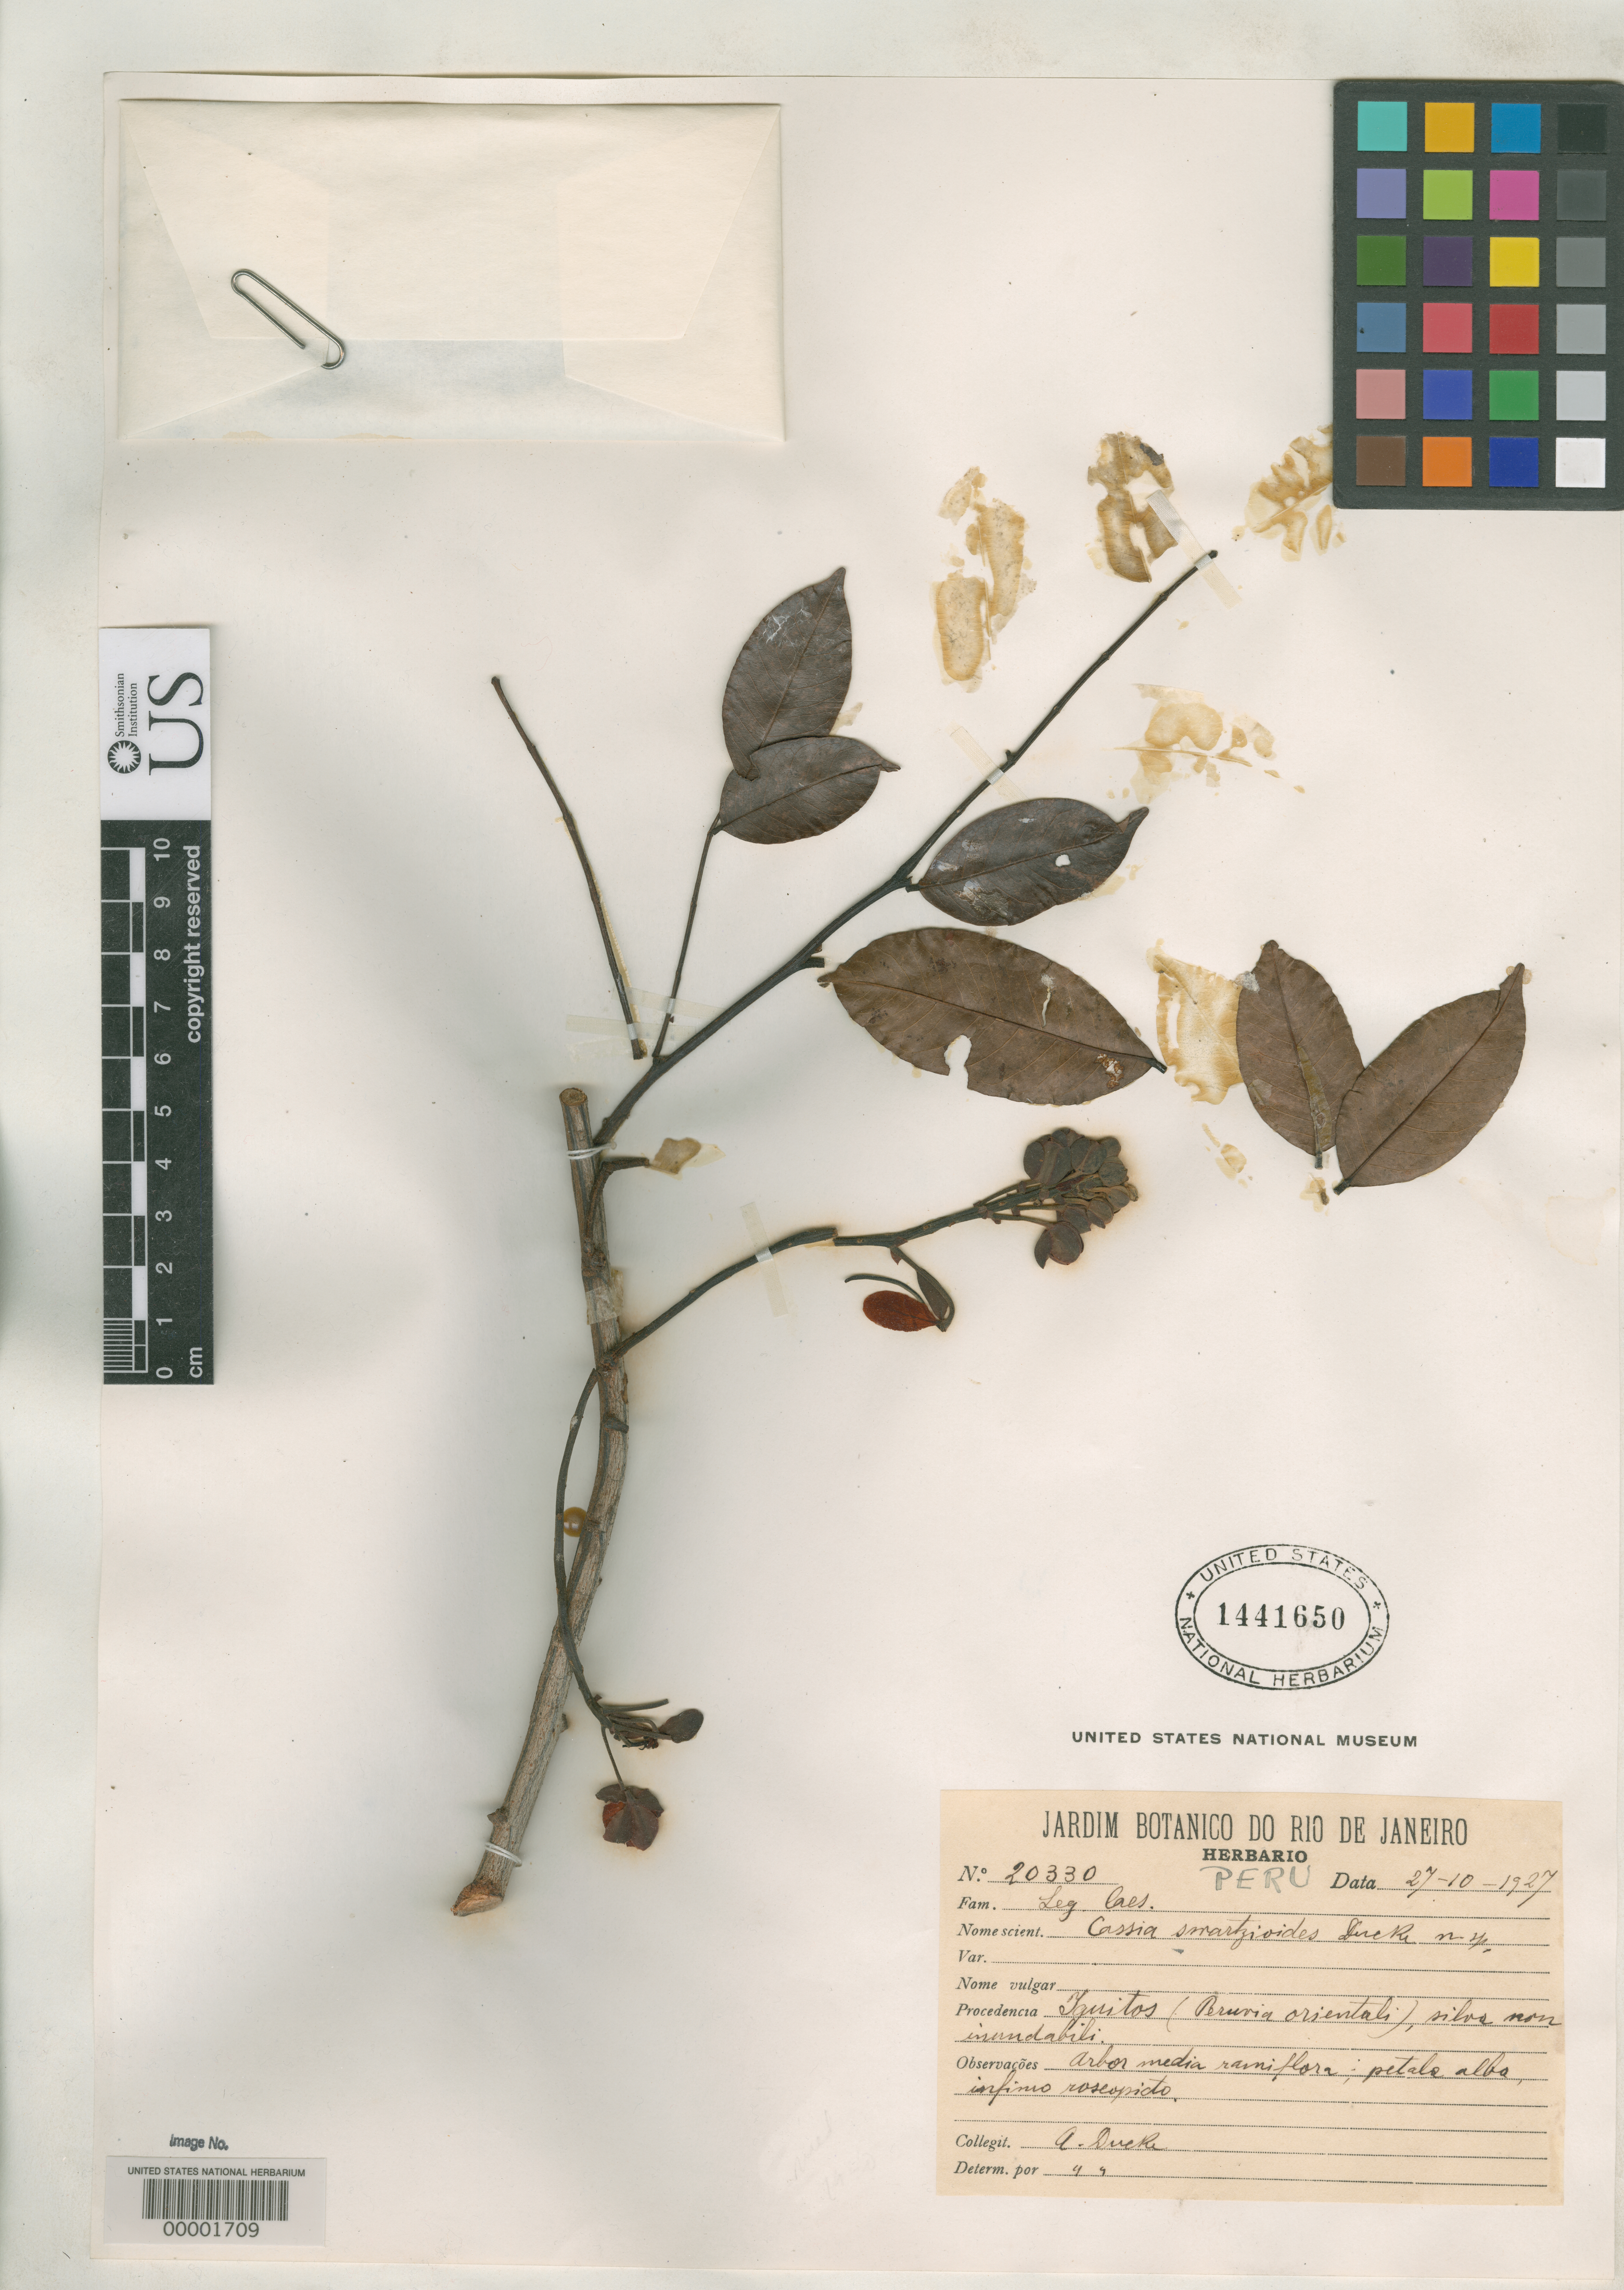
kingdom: Plantae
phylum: Tracheophyta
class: Magnoliopsida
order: Fabales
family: Fabaceae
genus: Cassia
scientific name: Cassia swartzioides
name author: Ducke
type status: Isotype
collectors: A. Ducke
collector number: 20330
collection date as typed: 27 Oct 1928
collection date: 1928-10-27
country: Peru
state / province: Loreto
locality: Iquitos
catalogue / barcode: US 1441650